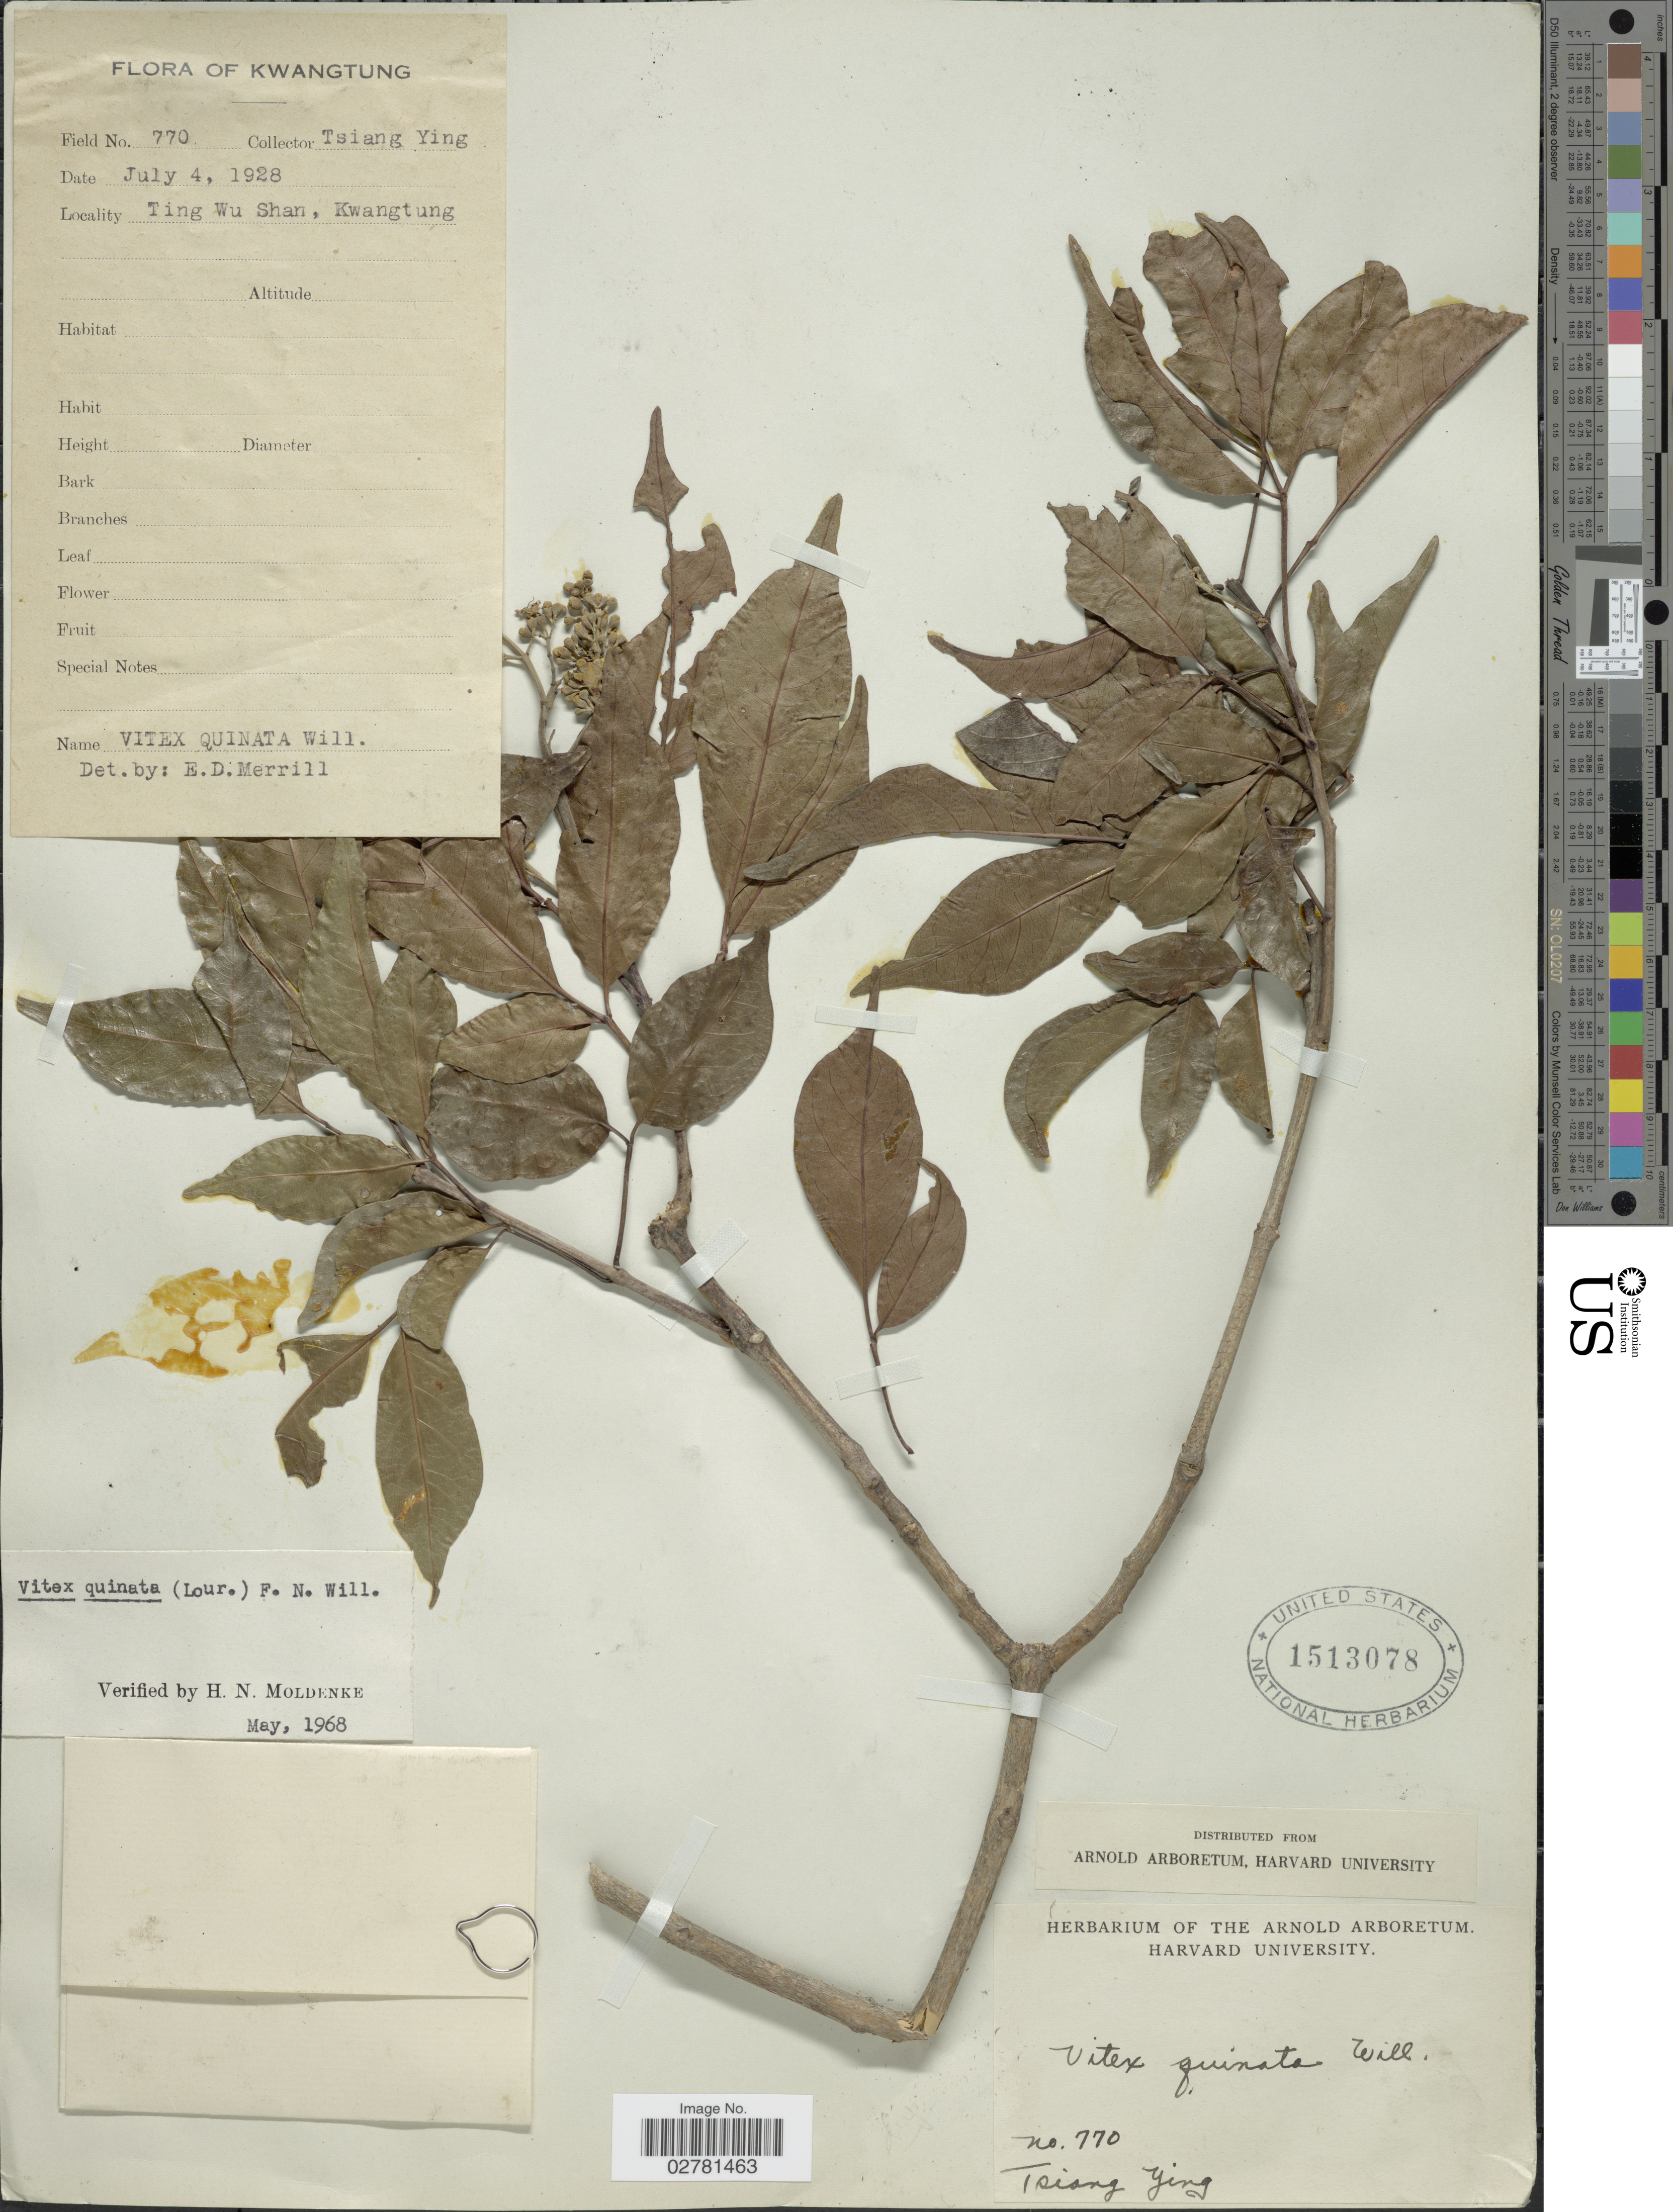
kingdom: Plantae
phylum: Tracheophyta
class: Magnoliopsida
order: Lamiales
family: Lamiaceae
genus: Vitex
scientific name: Vitex quinata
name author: (Lour.) F.N. Williams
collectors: T. Ying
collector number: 770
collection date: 1928-07-04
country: China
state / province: Guangdong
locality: Kwangtung. Ting Wu Shan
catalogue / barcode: US 1513078